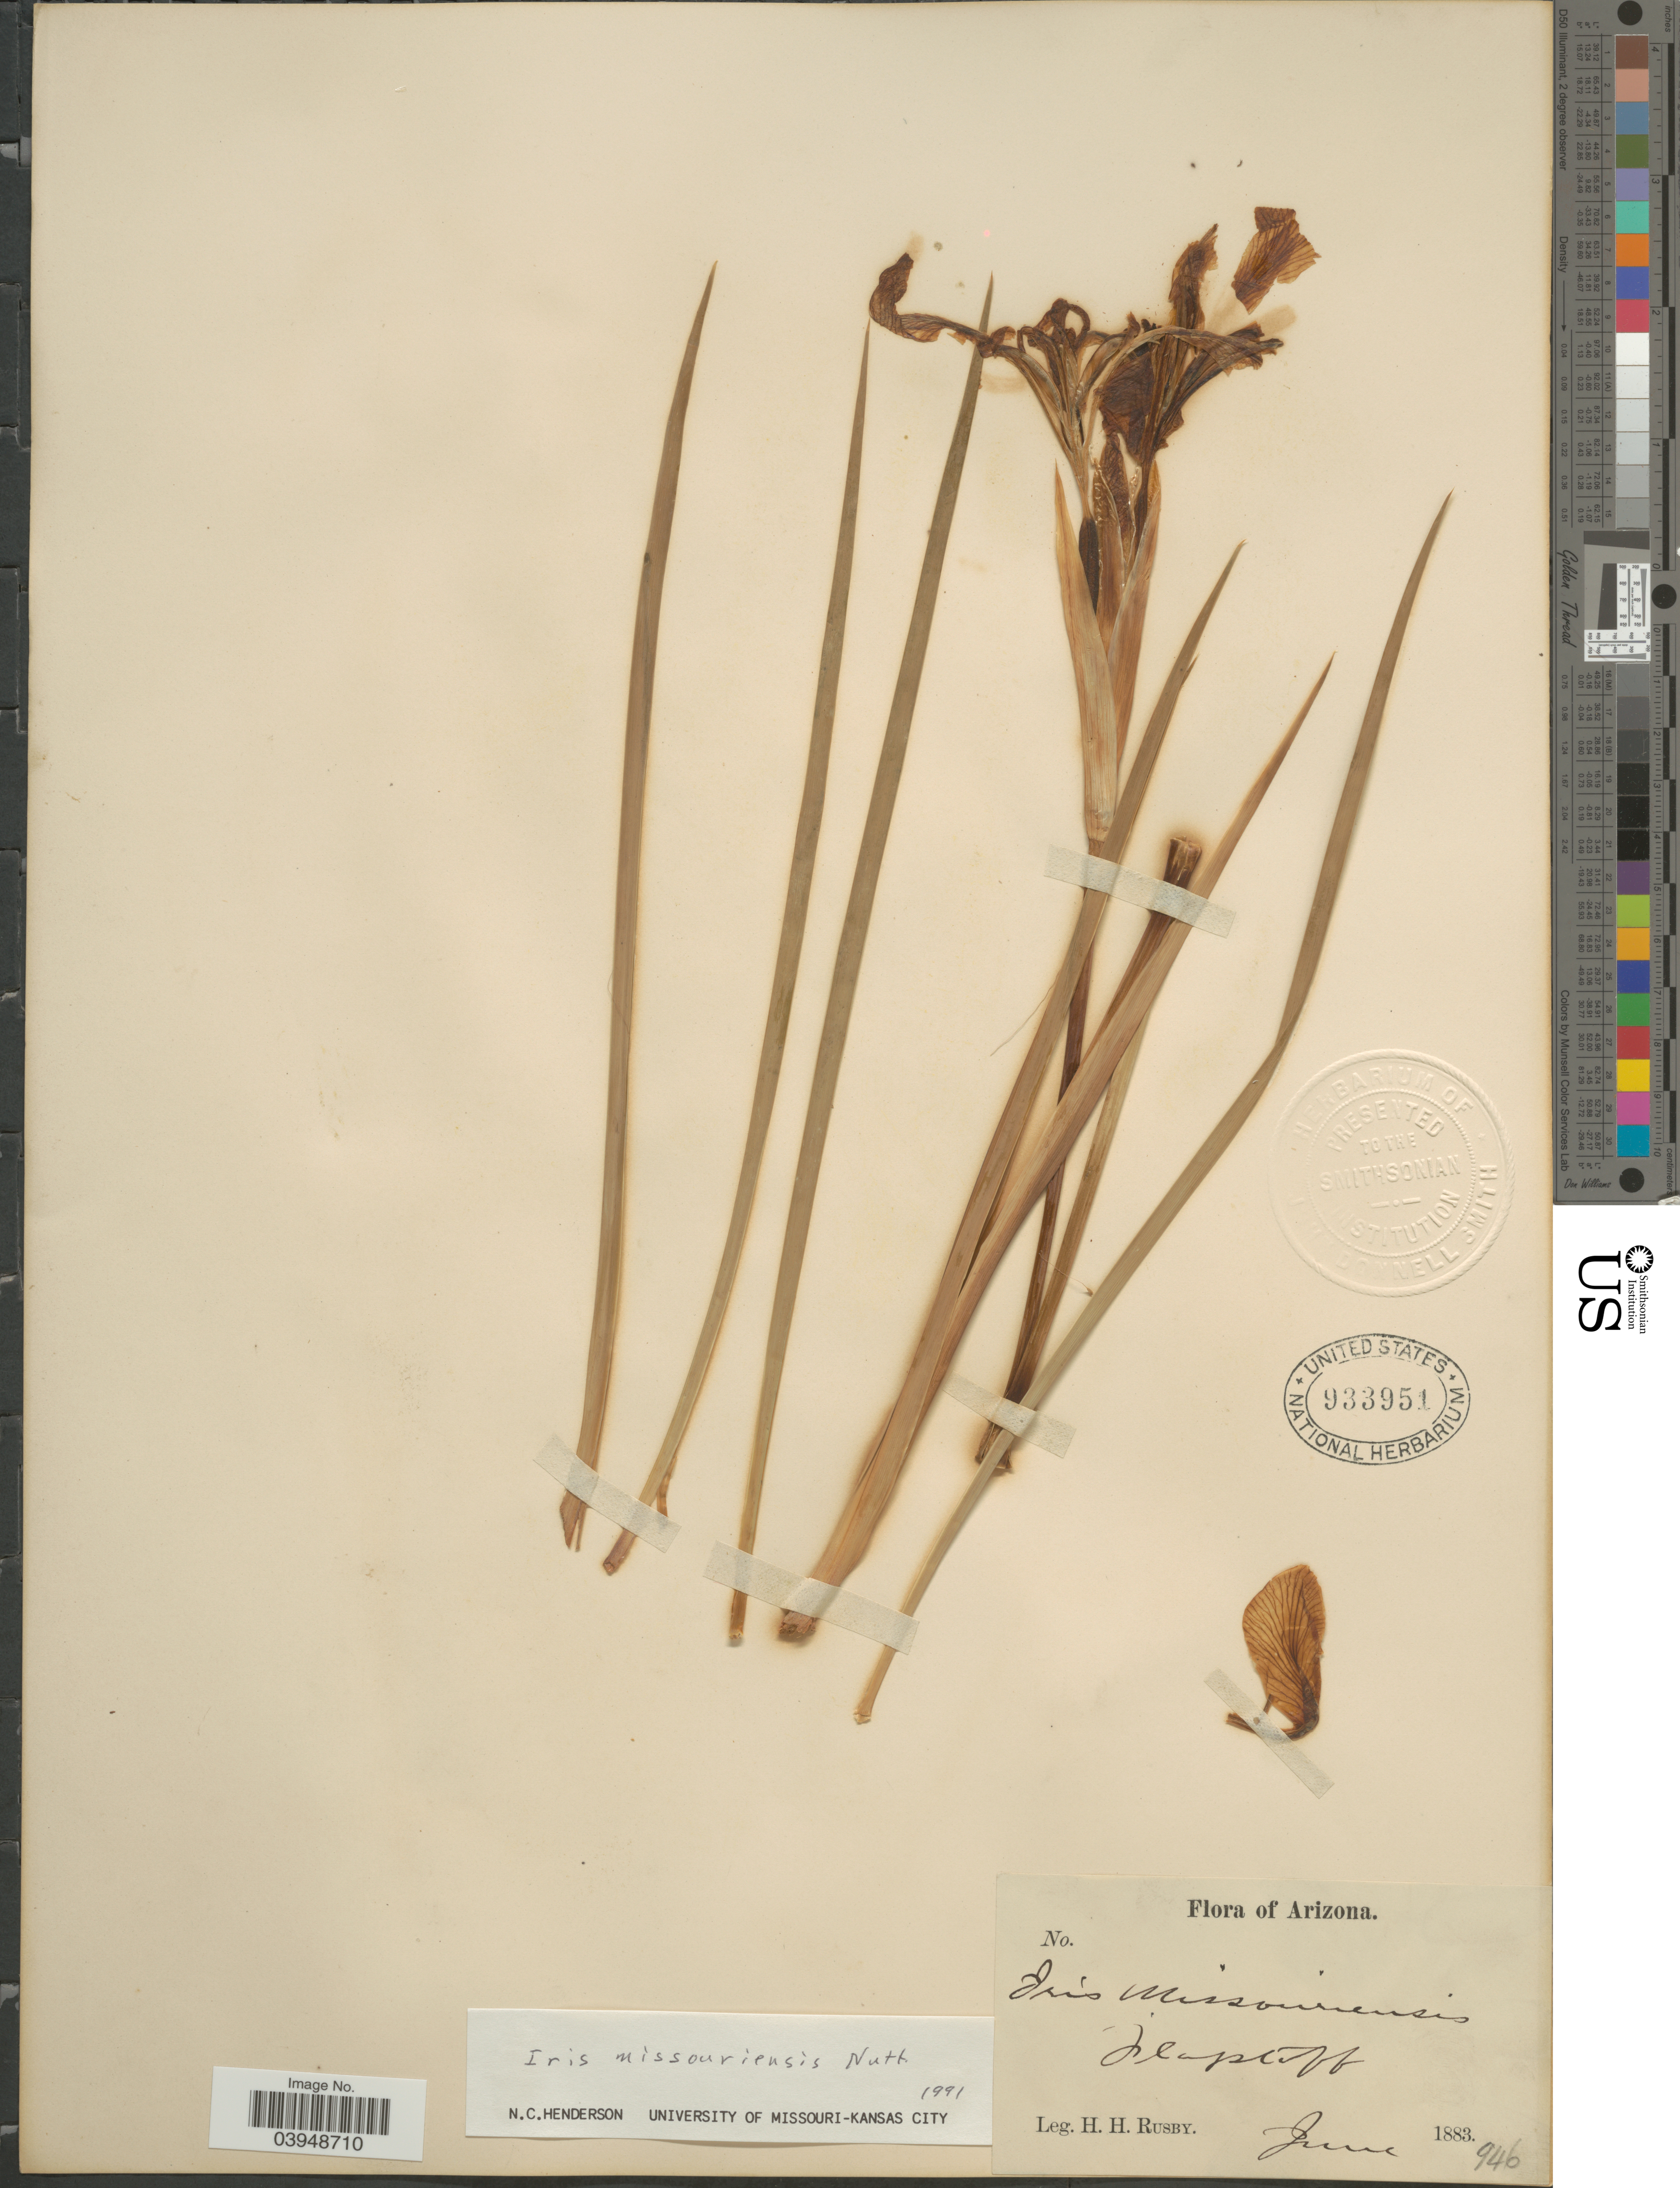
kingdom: Plantae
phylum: Tracheophyta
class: Liliopsida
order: Asparagales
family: Iridaceae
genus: Iris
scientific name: Iris missouriensis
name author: Nutt.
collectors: H. H. Rusby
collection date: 1883-06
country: United States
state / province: Arizona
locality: Flagstaff.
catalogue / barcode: US 933951